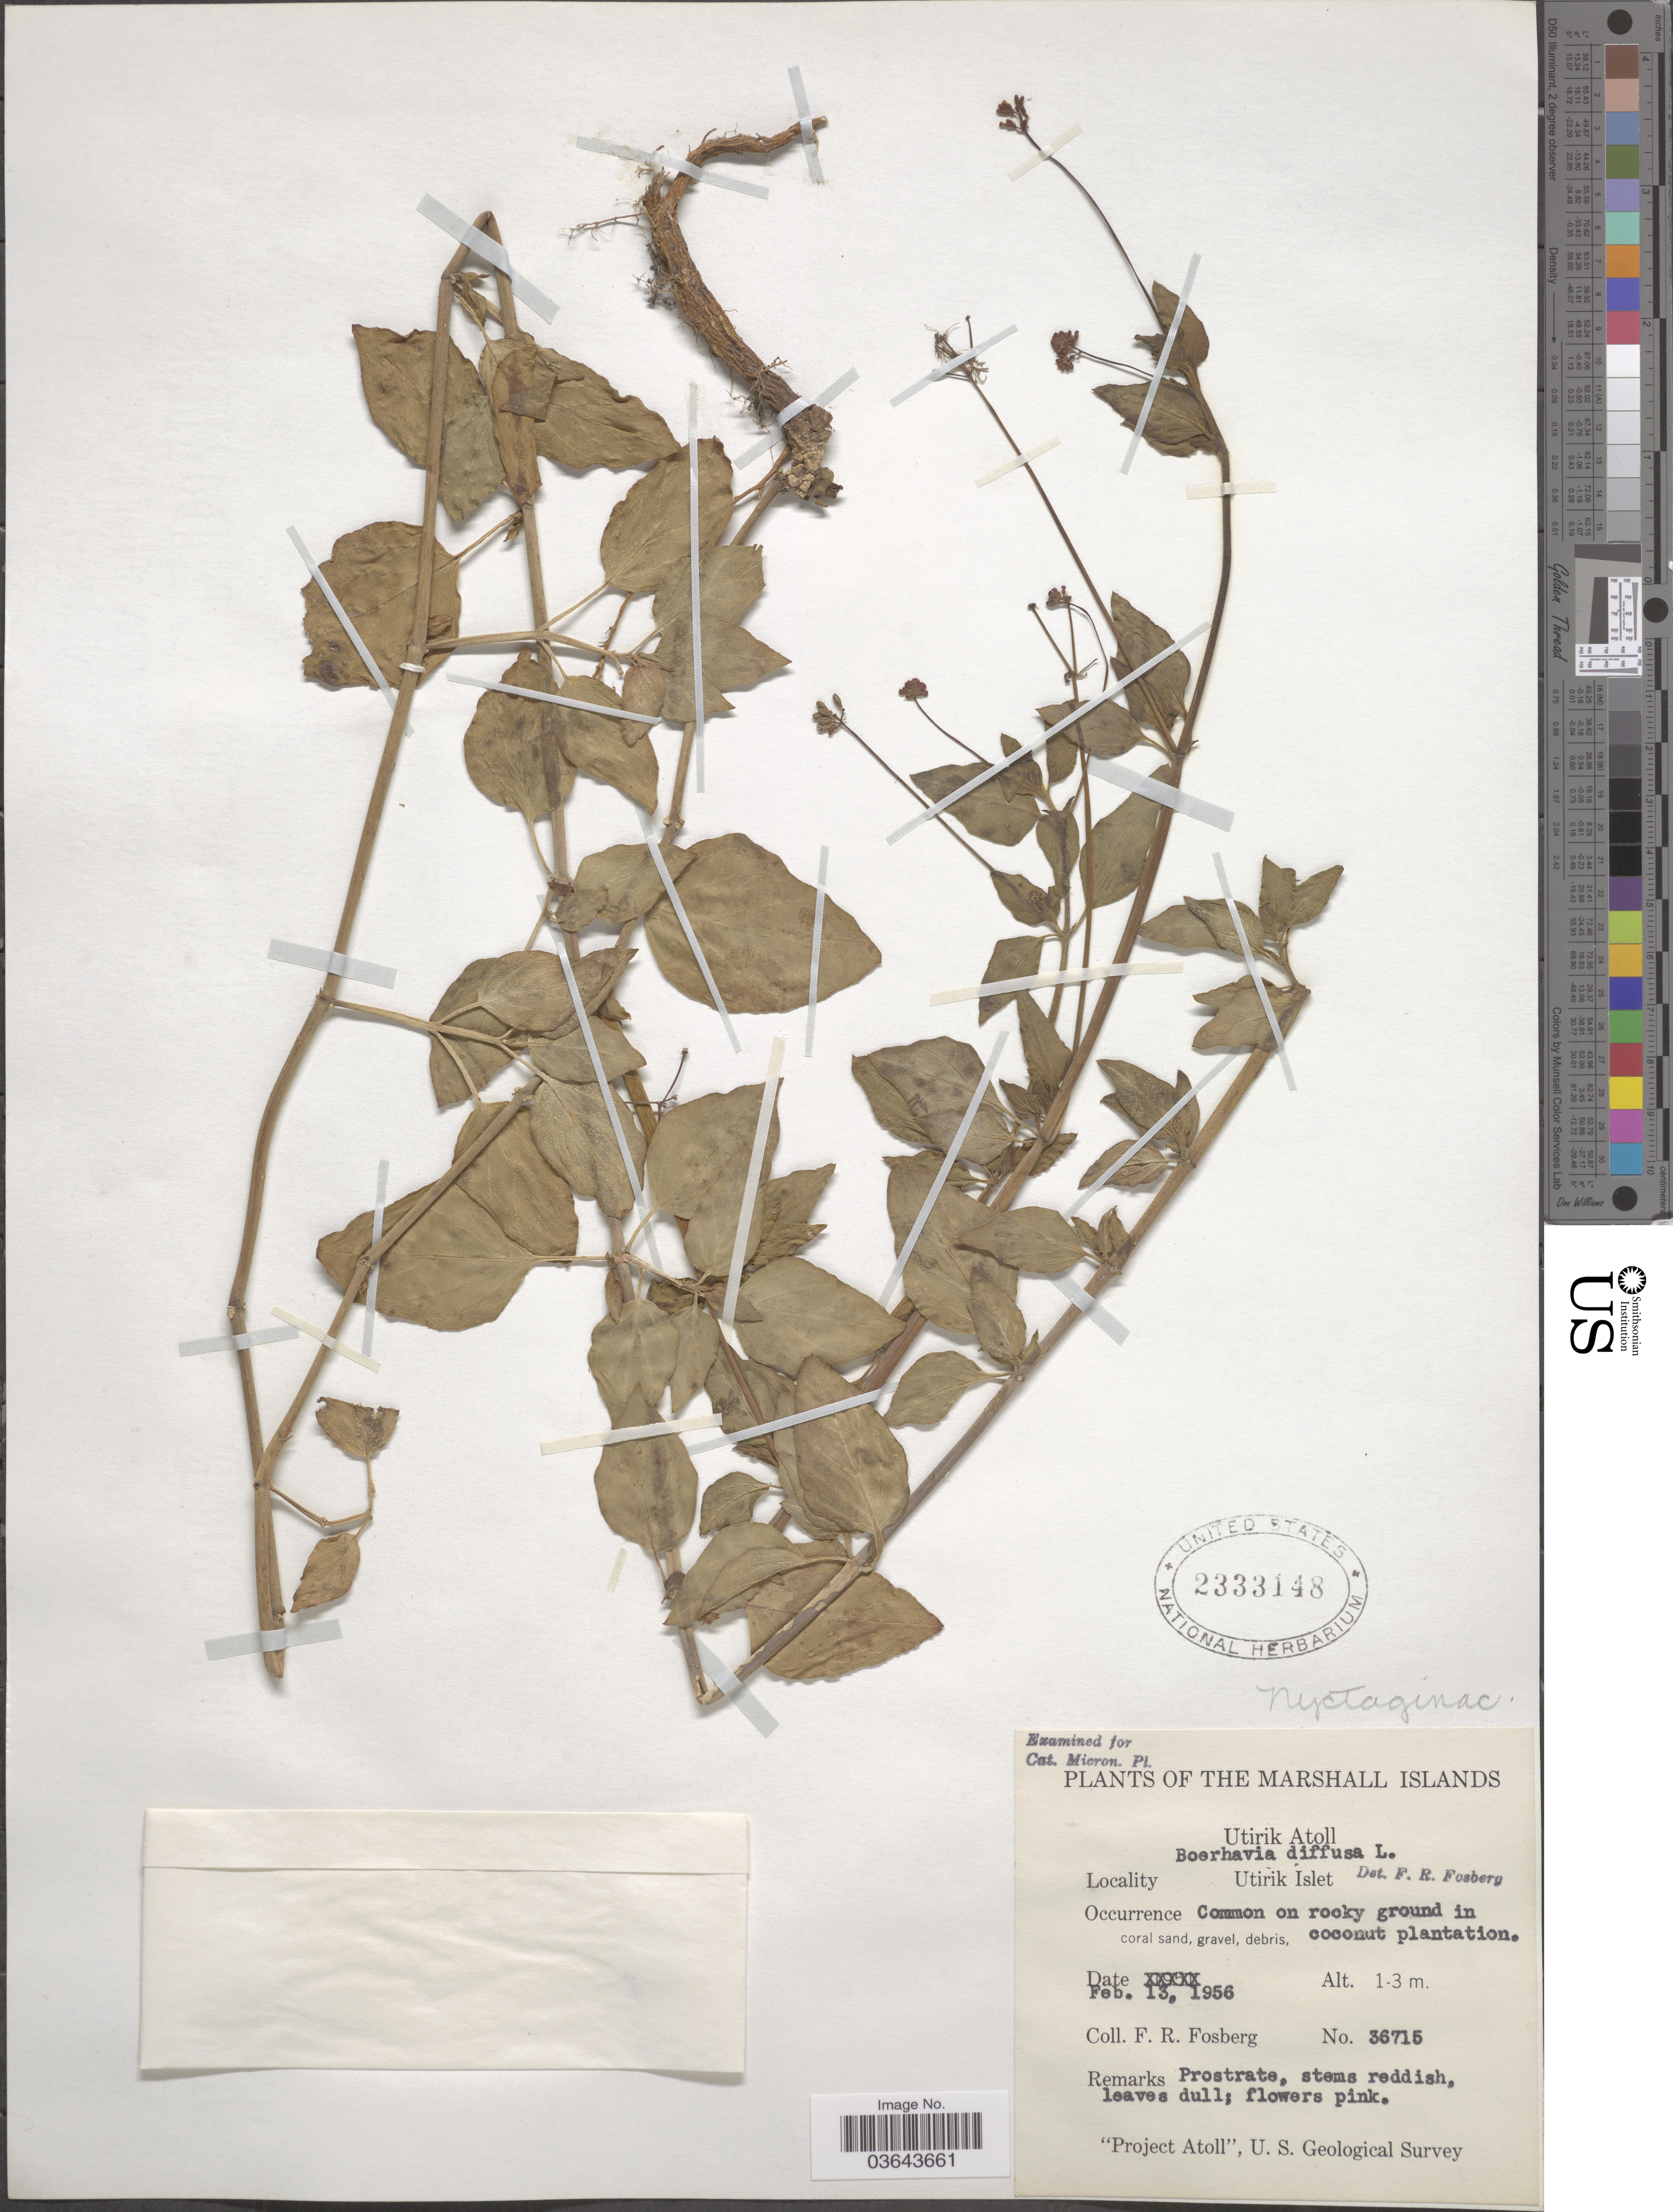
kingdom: Plantae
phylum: Tracheophyta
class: Magnoliopsida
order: Caryophyllales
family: Nyctaginaceae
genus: Boerhavia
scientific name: Boerhavia repens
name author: L.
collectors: F. R. Fosberg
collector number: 36715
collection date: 1956-02-13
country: Marshall Islands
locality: Utirik Atoll. Utirik Islet. In coconut plantation.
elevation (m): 1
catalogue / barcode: US 2333148